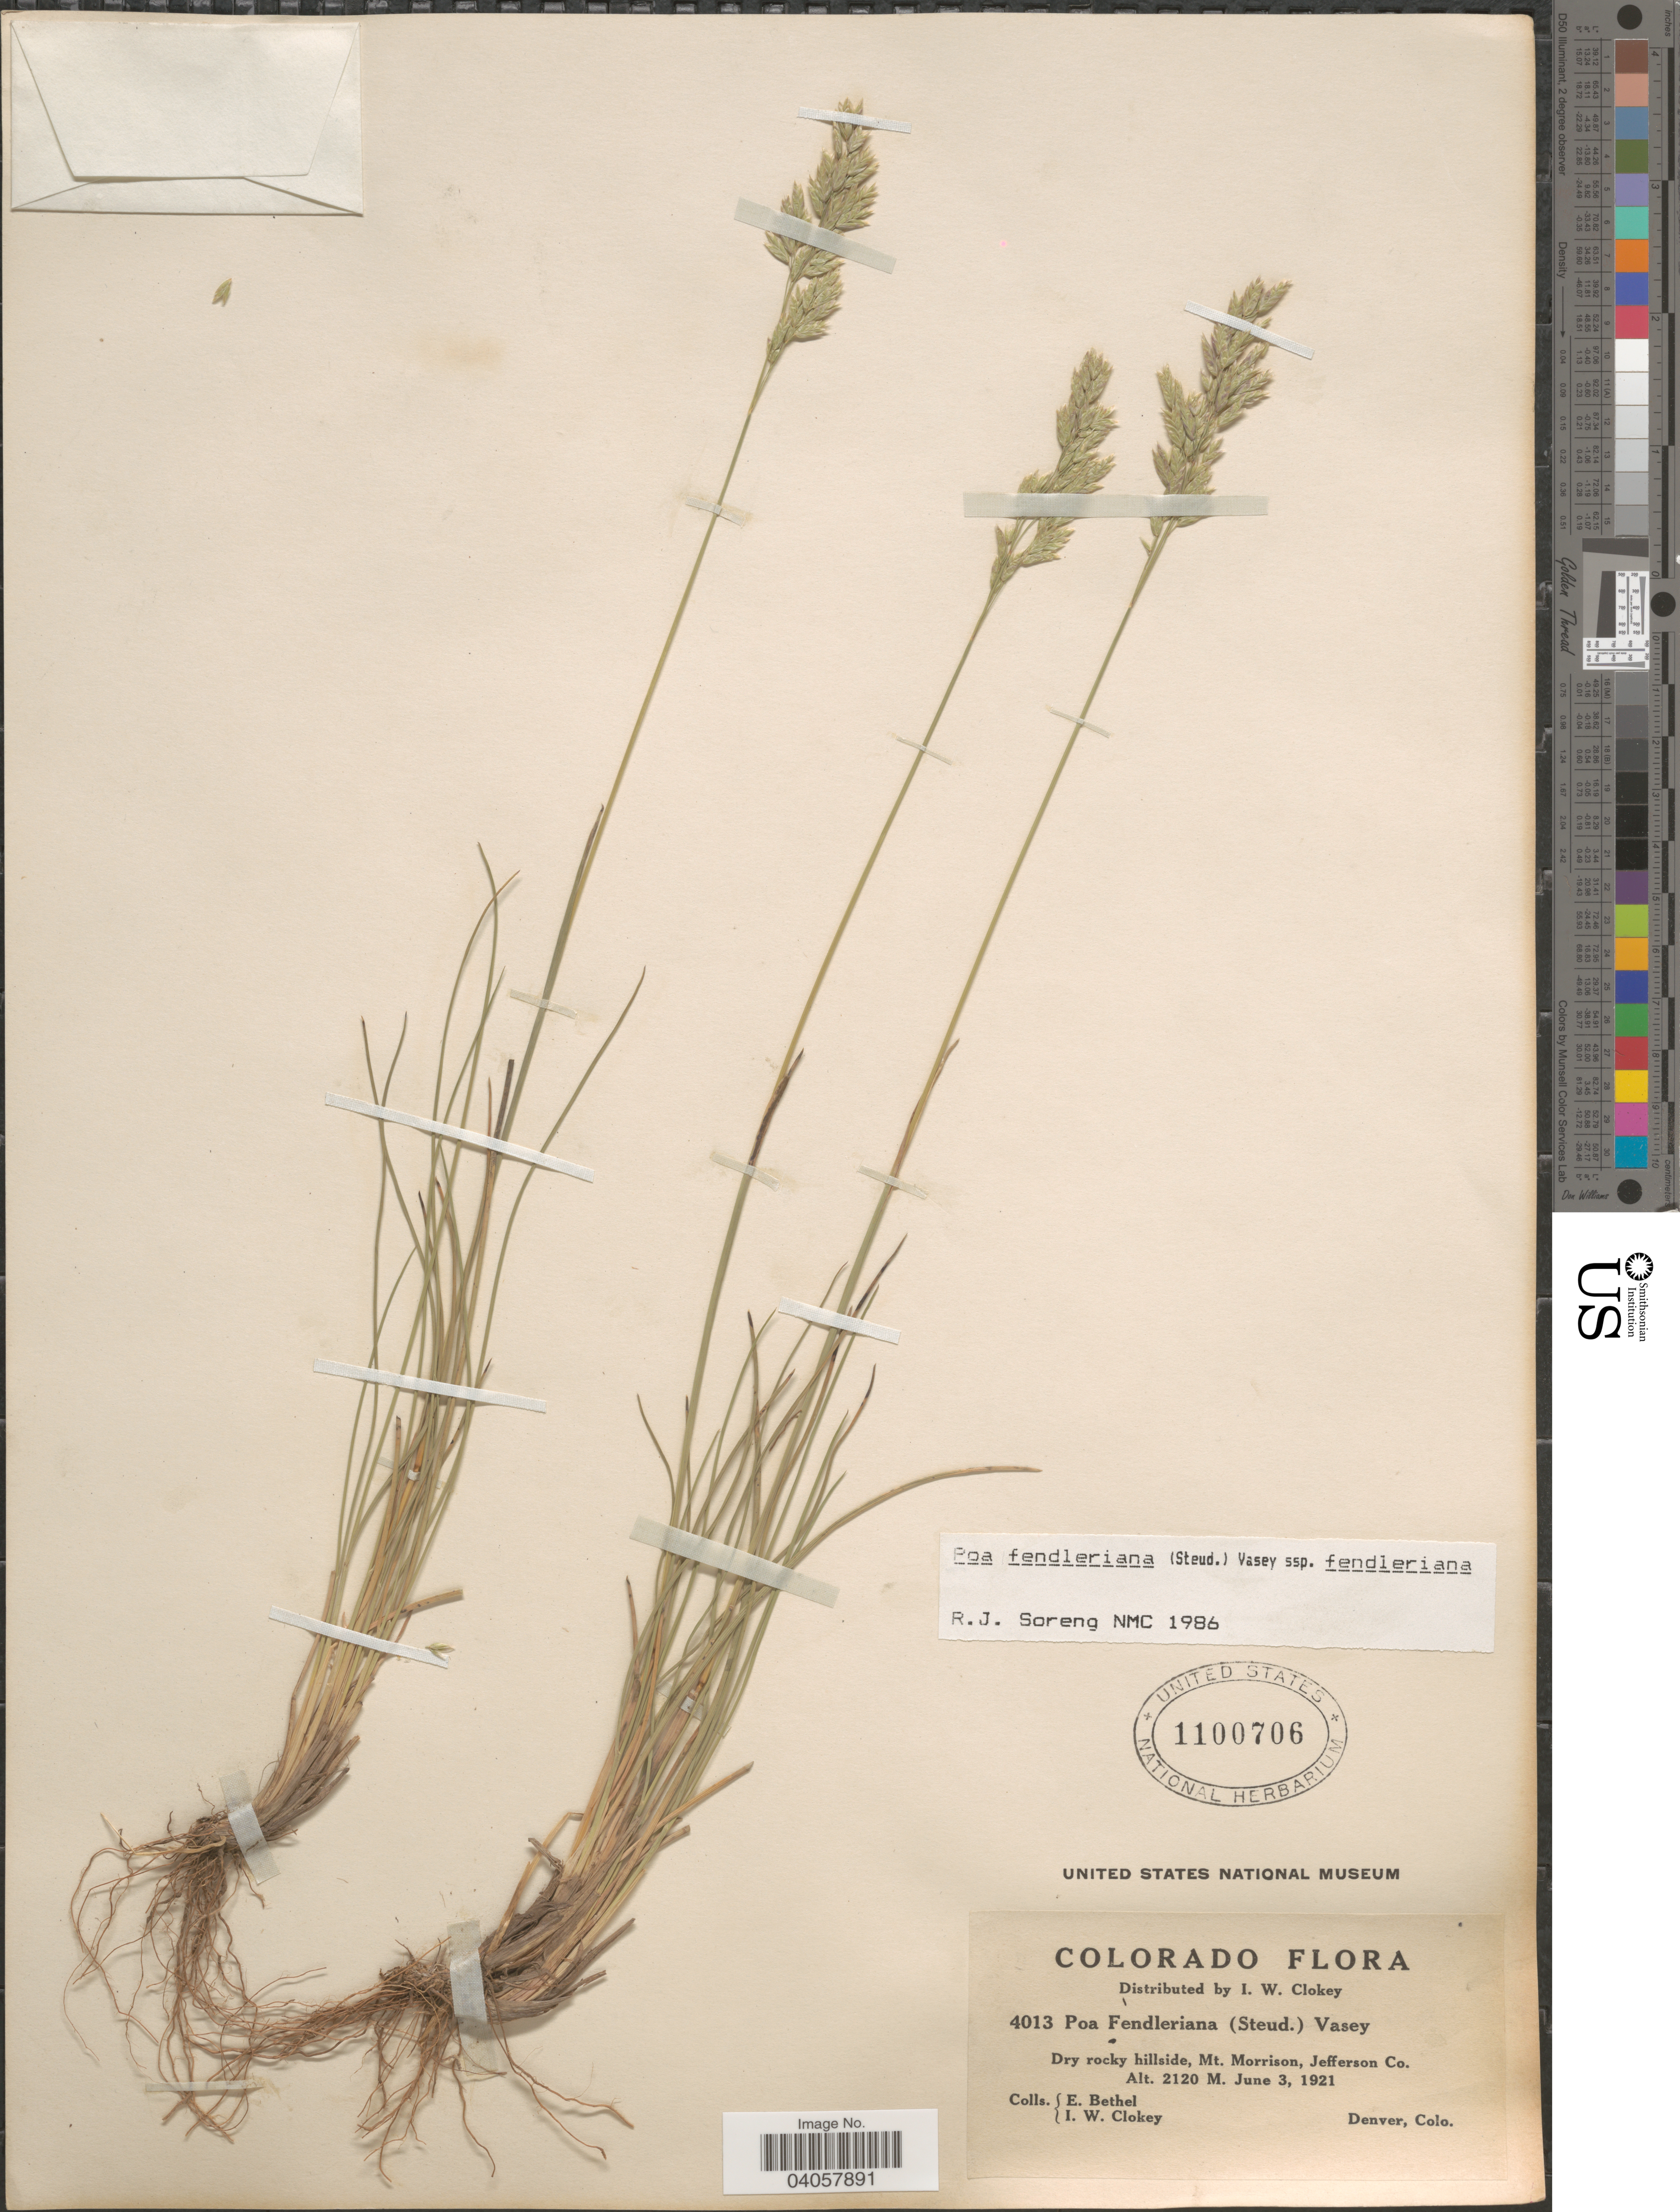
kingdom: Plantae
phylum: Tracheophyta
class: Liliopsida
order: Poales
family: Poaceae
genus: Poa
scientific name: Poa fendleriana subsp. fendleriana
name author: (Steud.) Vasey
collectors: E. Bethel & I. W. Clokey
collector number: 4013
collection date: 1921-06-03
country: United States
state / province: Colorado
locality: Dry rocky hillside, Mt. Morrison, Jefferson Co.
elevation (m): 2120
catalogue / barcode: US 1100706